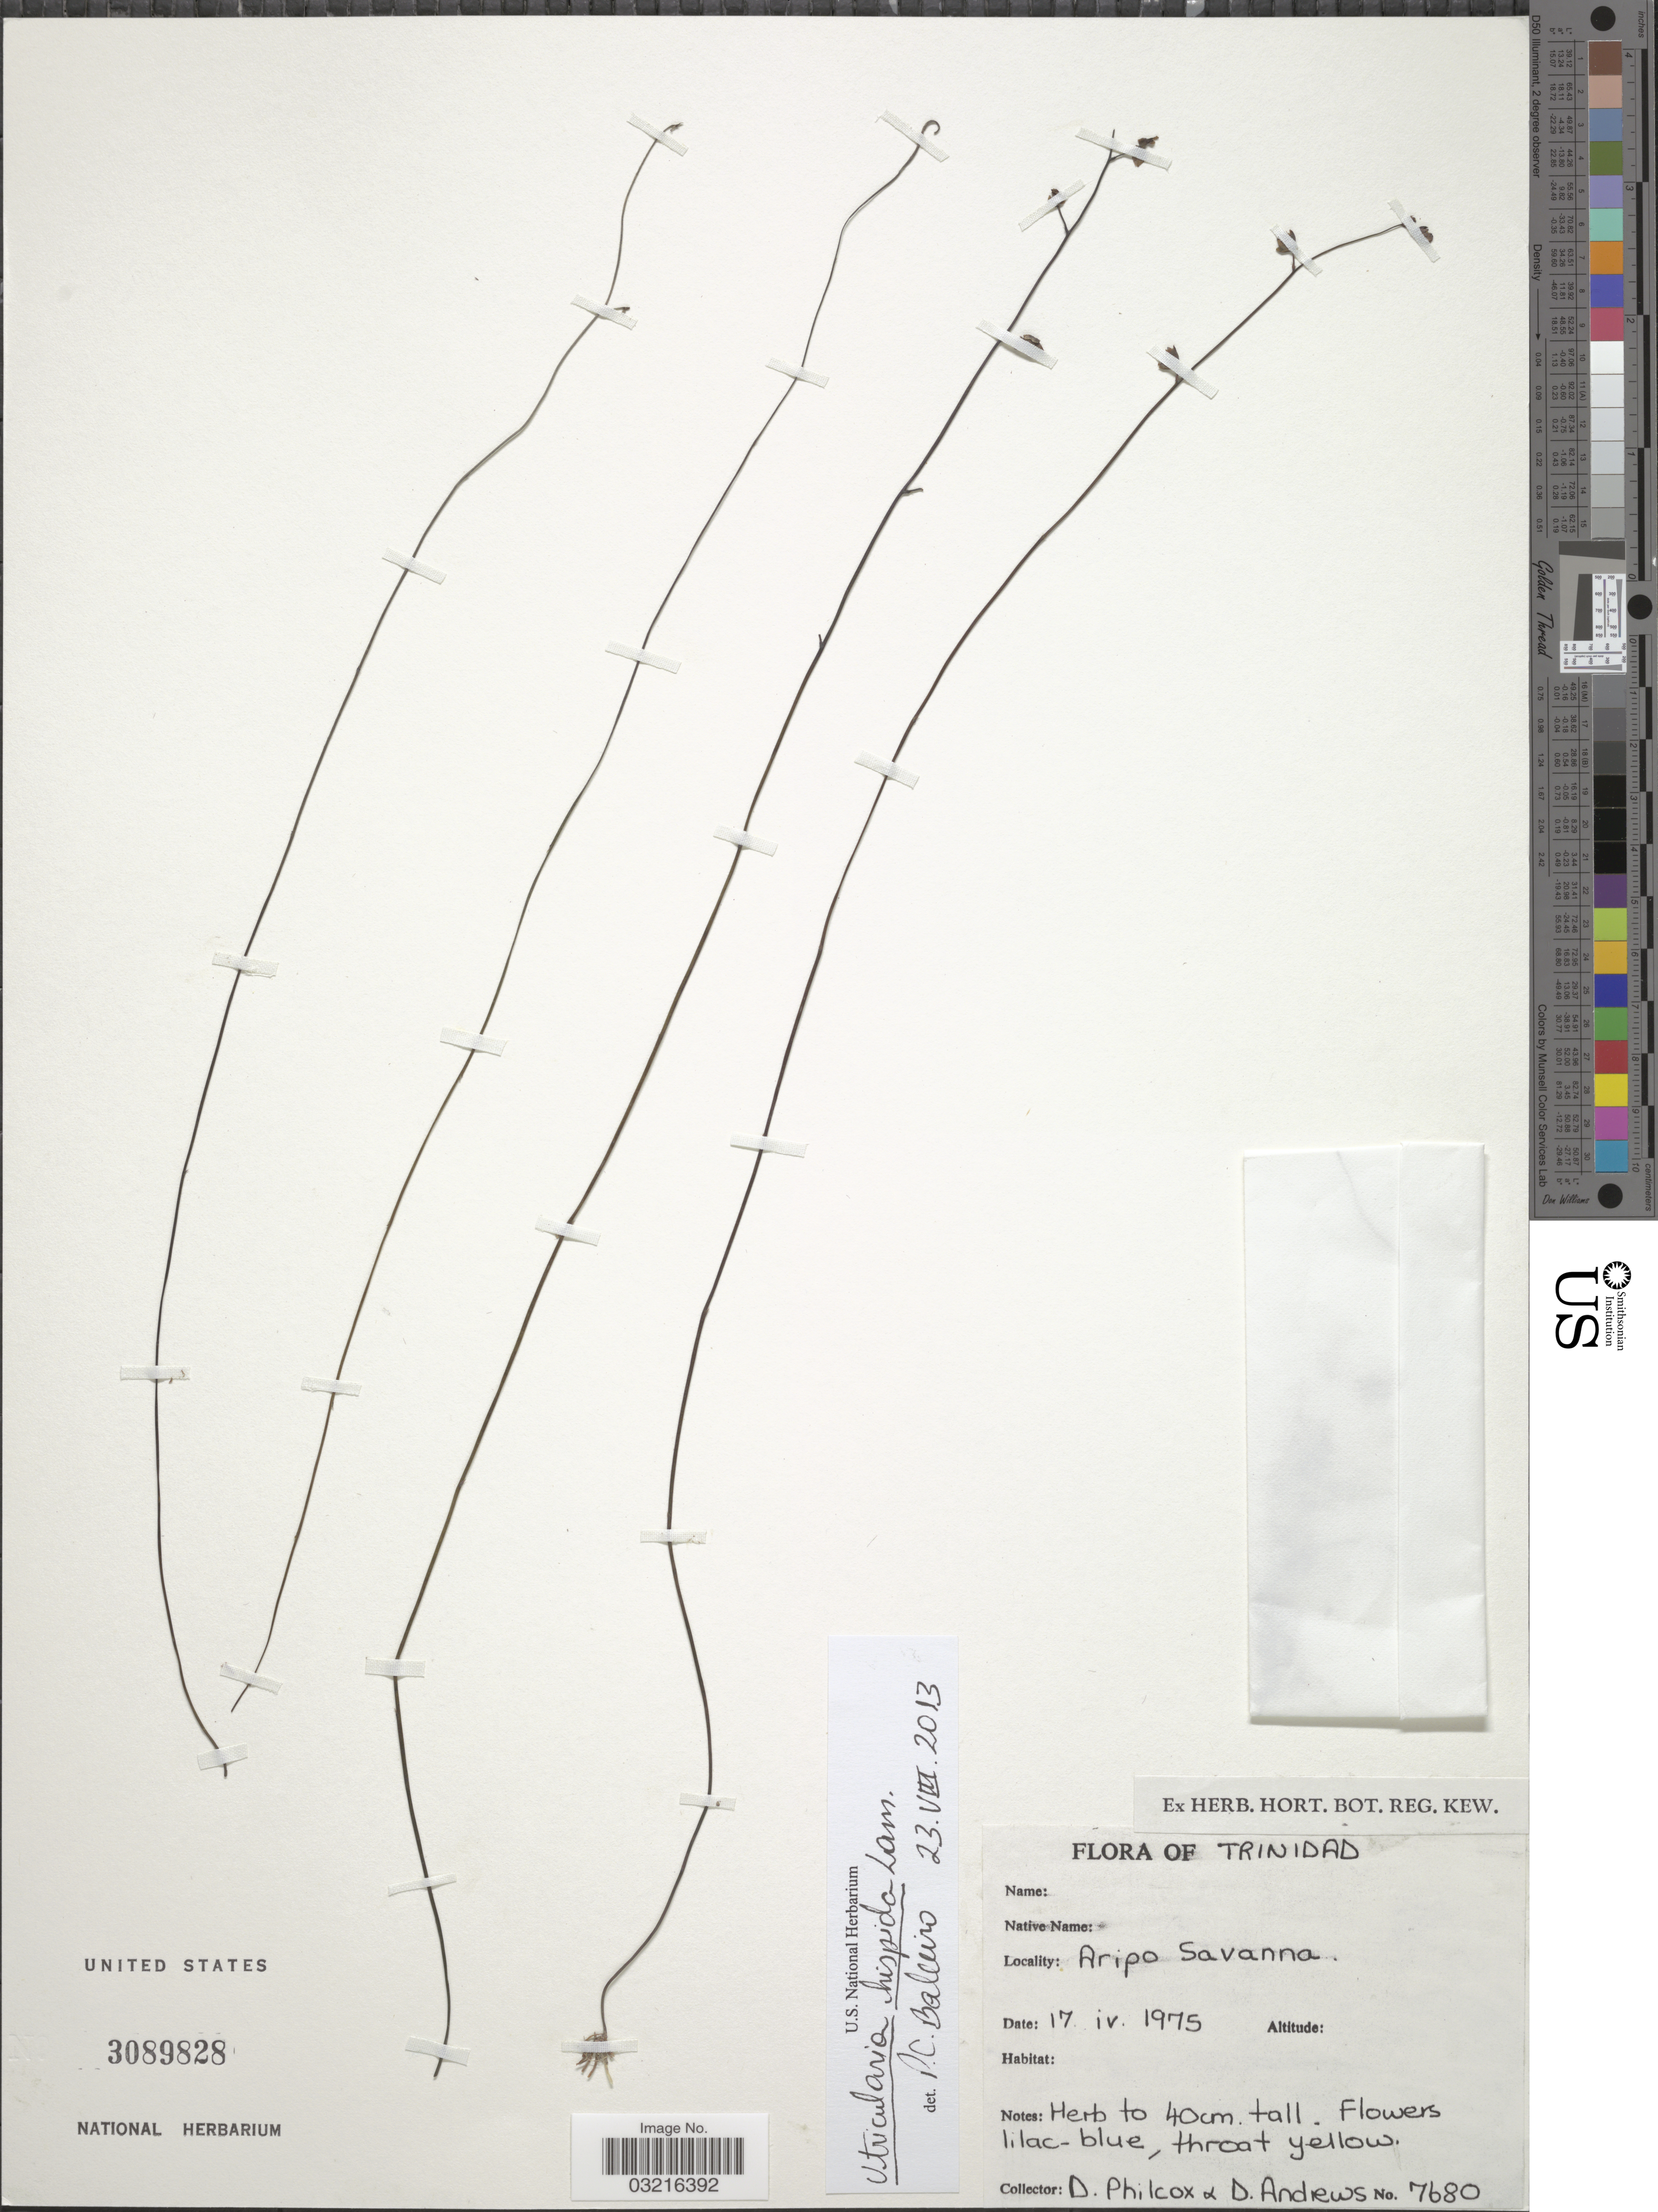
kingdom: Plantae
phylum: Tracheophyta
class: Magnoliopsida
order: Lamiales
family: Lentibulariaceae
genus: Utricularia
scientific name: Utricularia hispida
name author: Lam.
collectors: D. Philcox & D. Andrews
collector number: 7680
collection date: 1975-04-17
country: Trinidad and Tobago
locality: Trinidad, Aripo Savanna.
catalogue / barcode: US 3089828